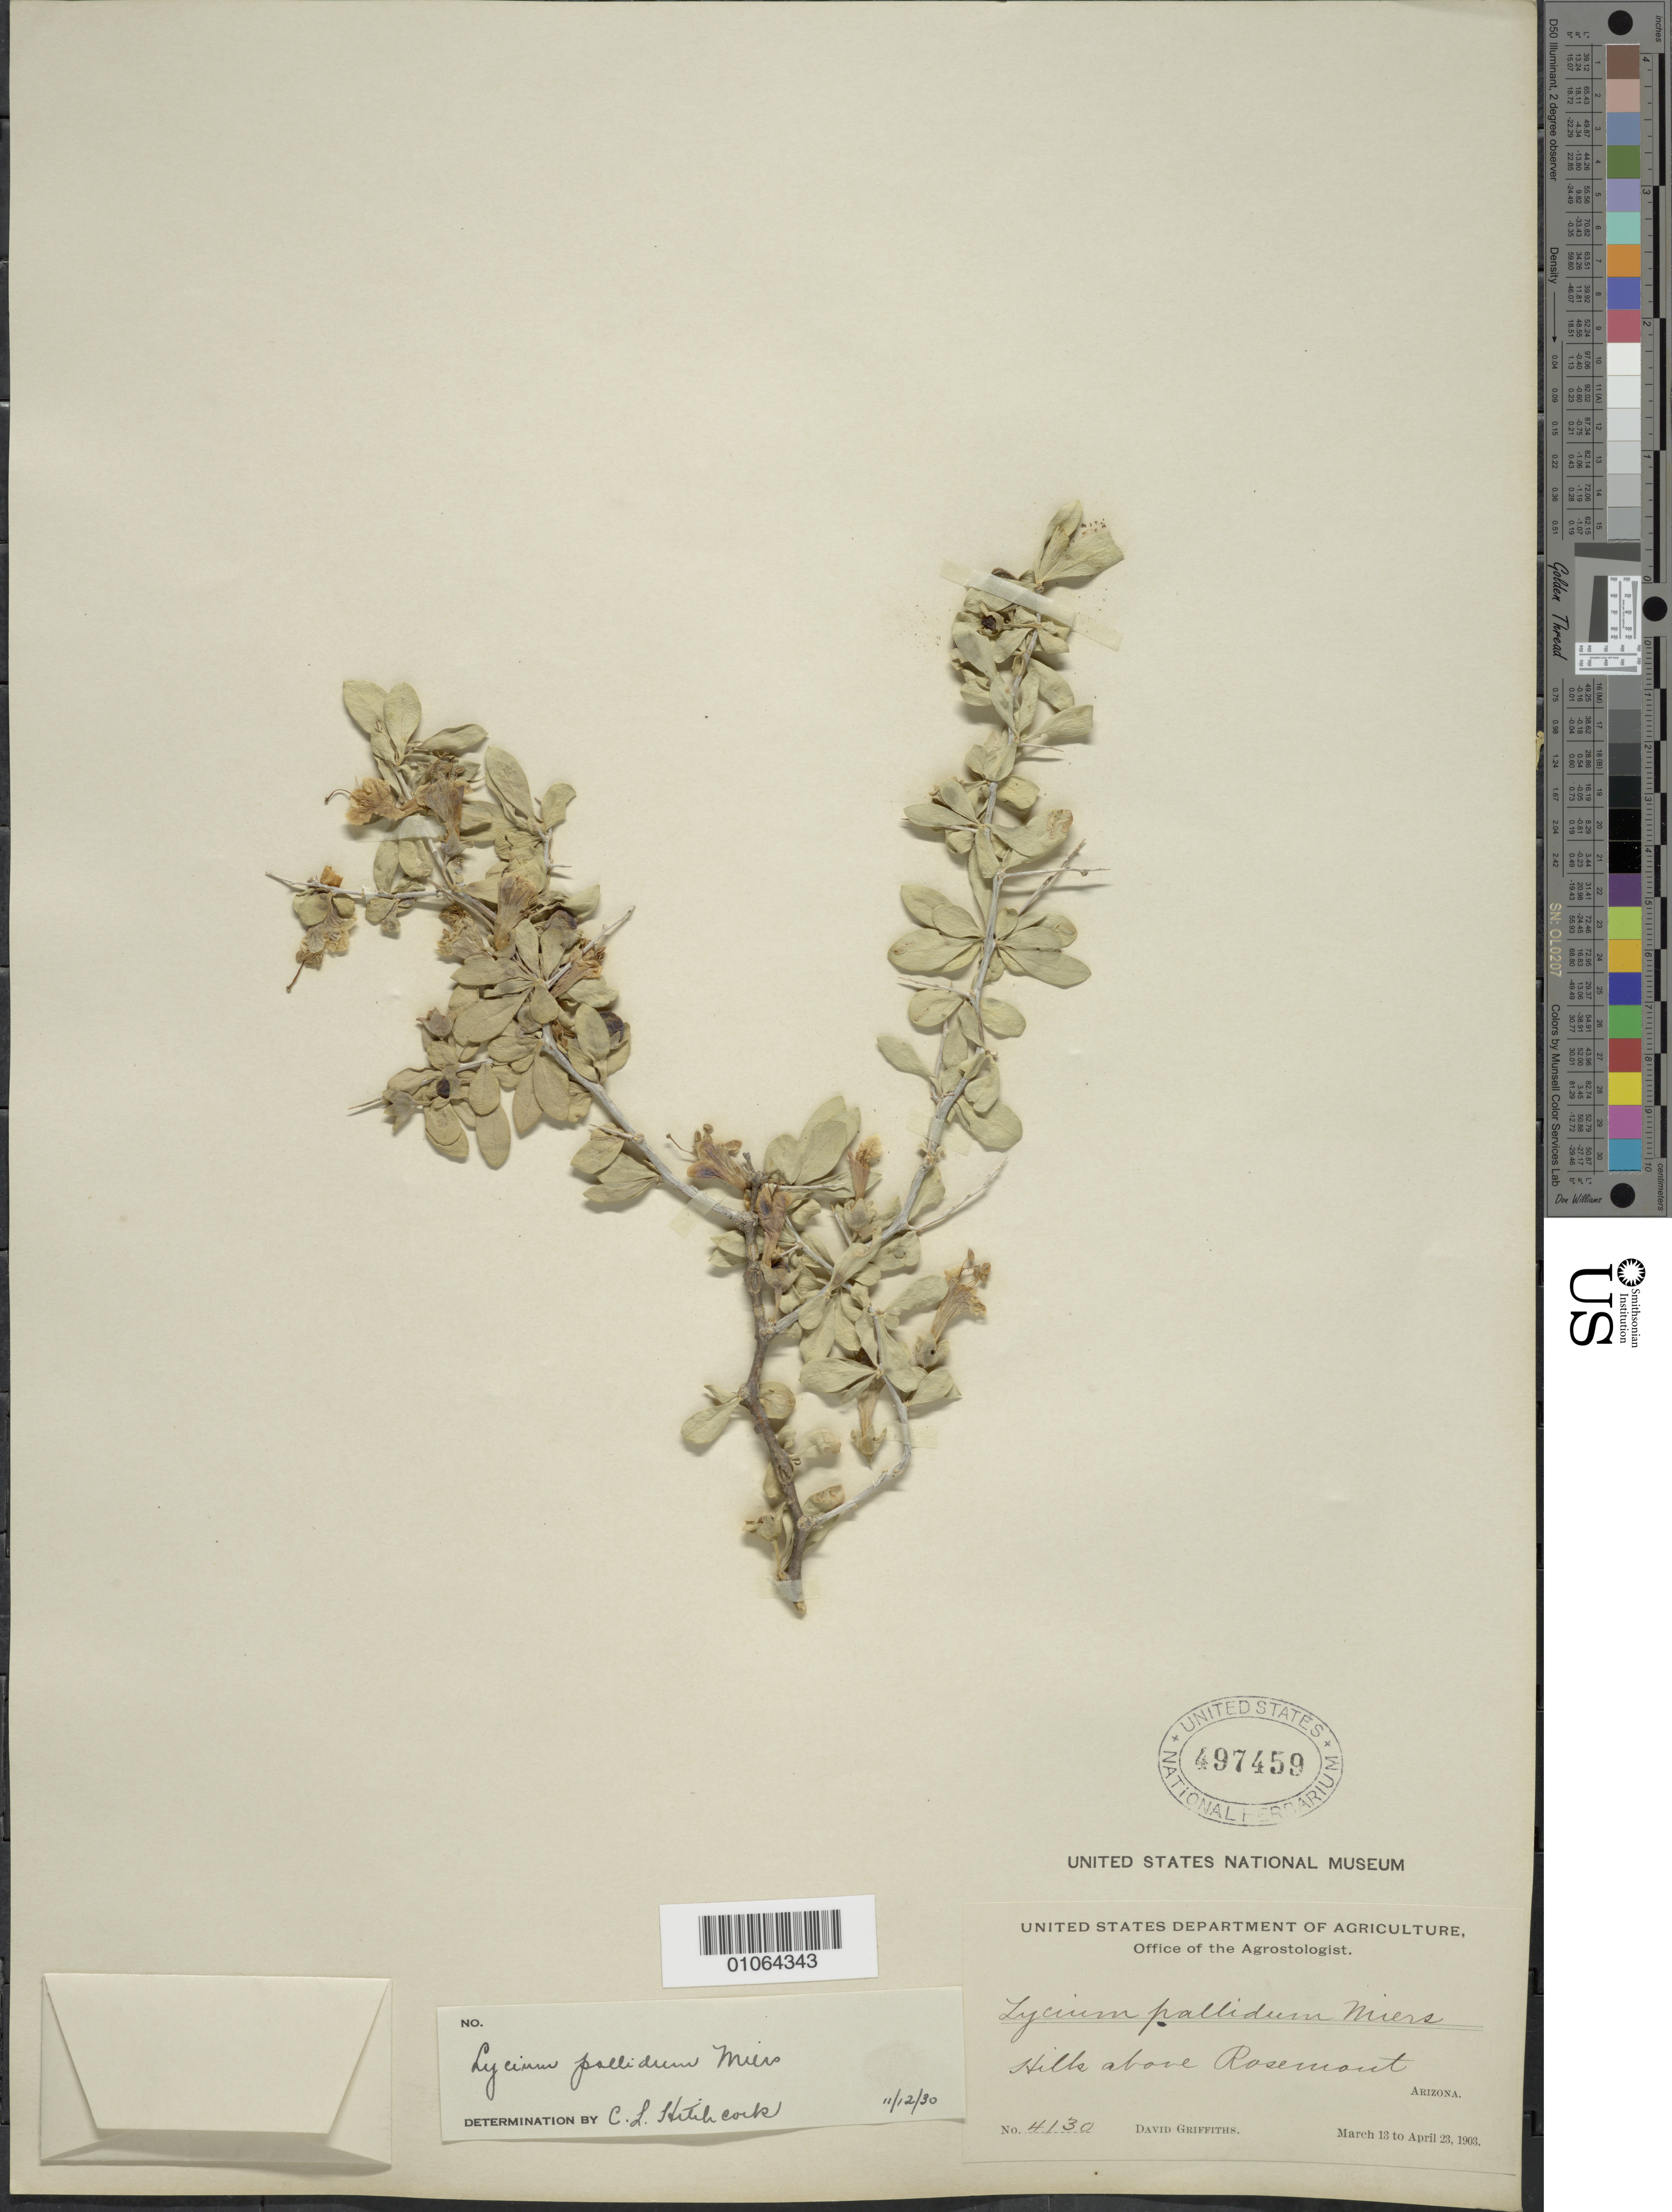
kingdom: Plantae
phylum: Tracheophyta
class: Magnoliopsida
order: Solanales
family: Solanaceae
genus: Lycium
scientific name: Lycium pallidum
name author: Miers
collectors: D. Griffiths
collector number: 4130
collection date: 1903-03-13/1903-04-23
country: United States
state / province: Arizona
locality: Hills above Rosemont.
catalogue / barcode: US 497459